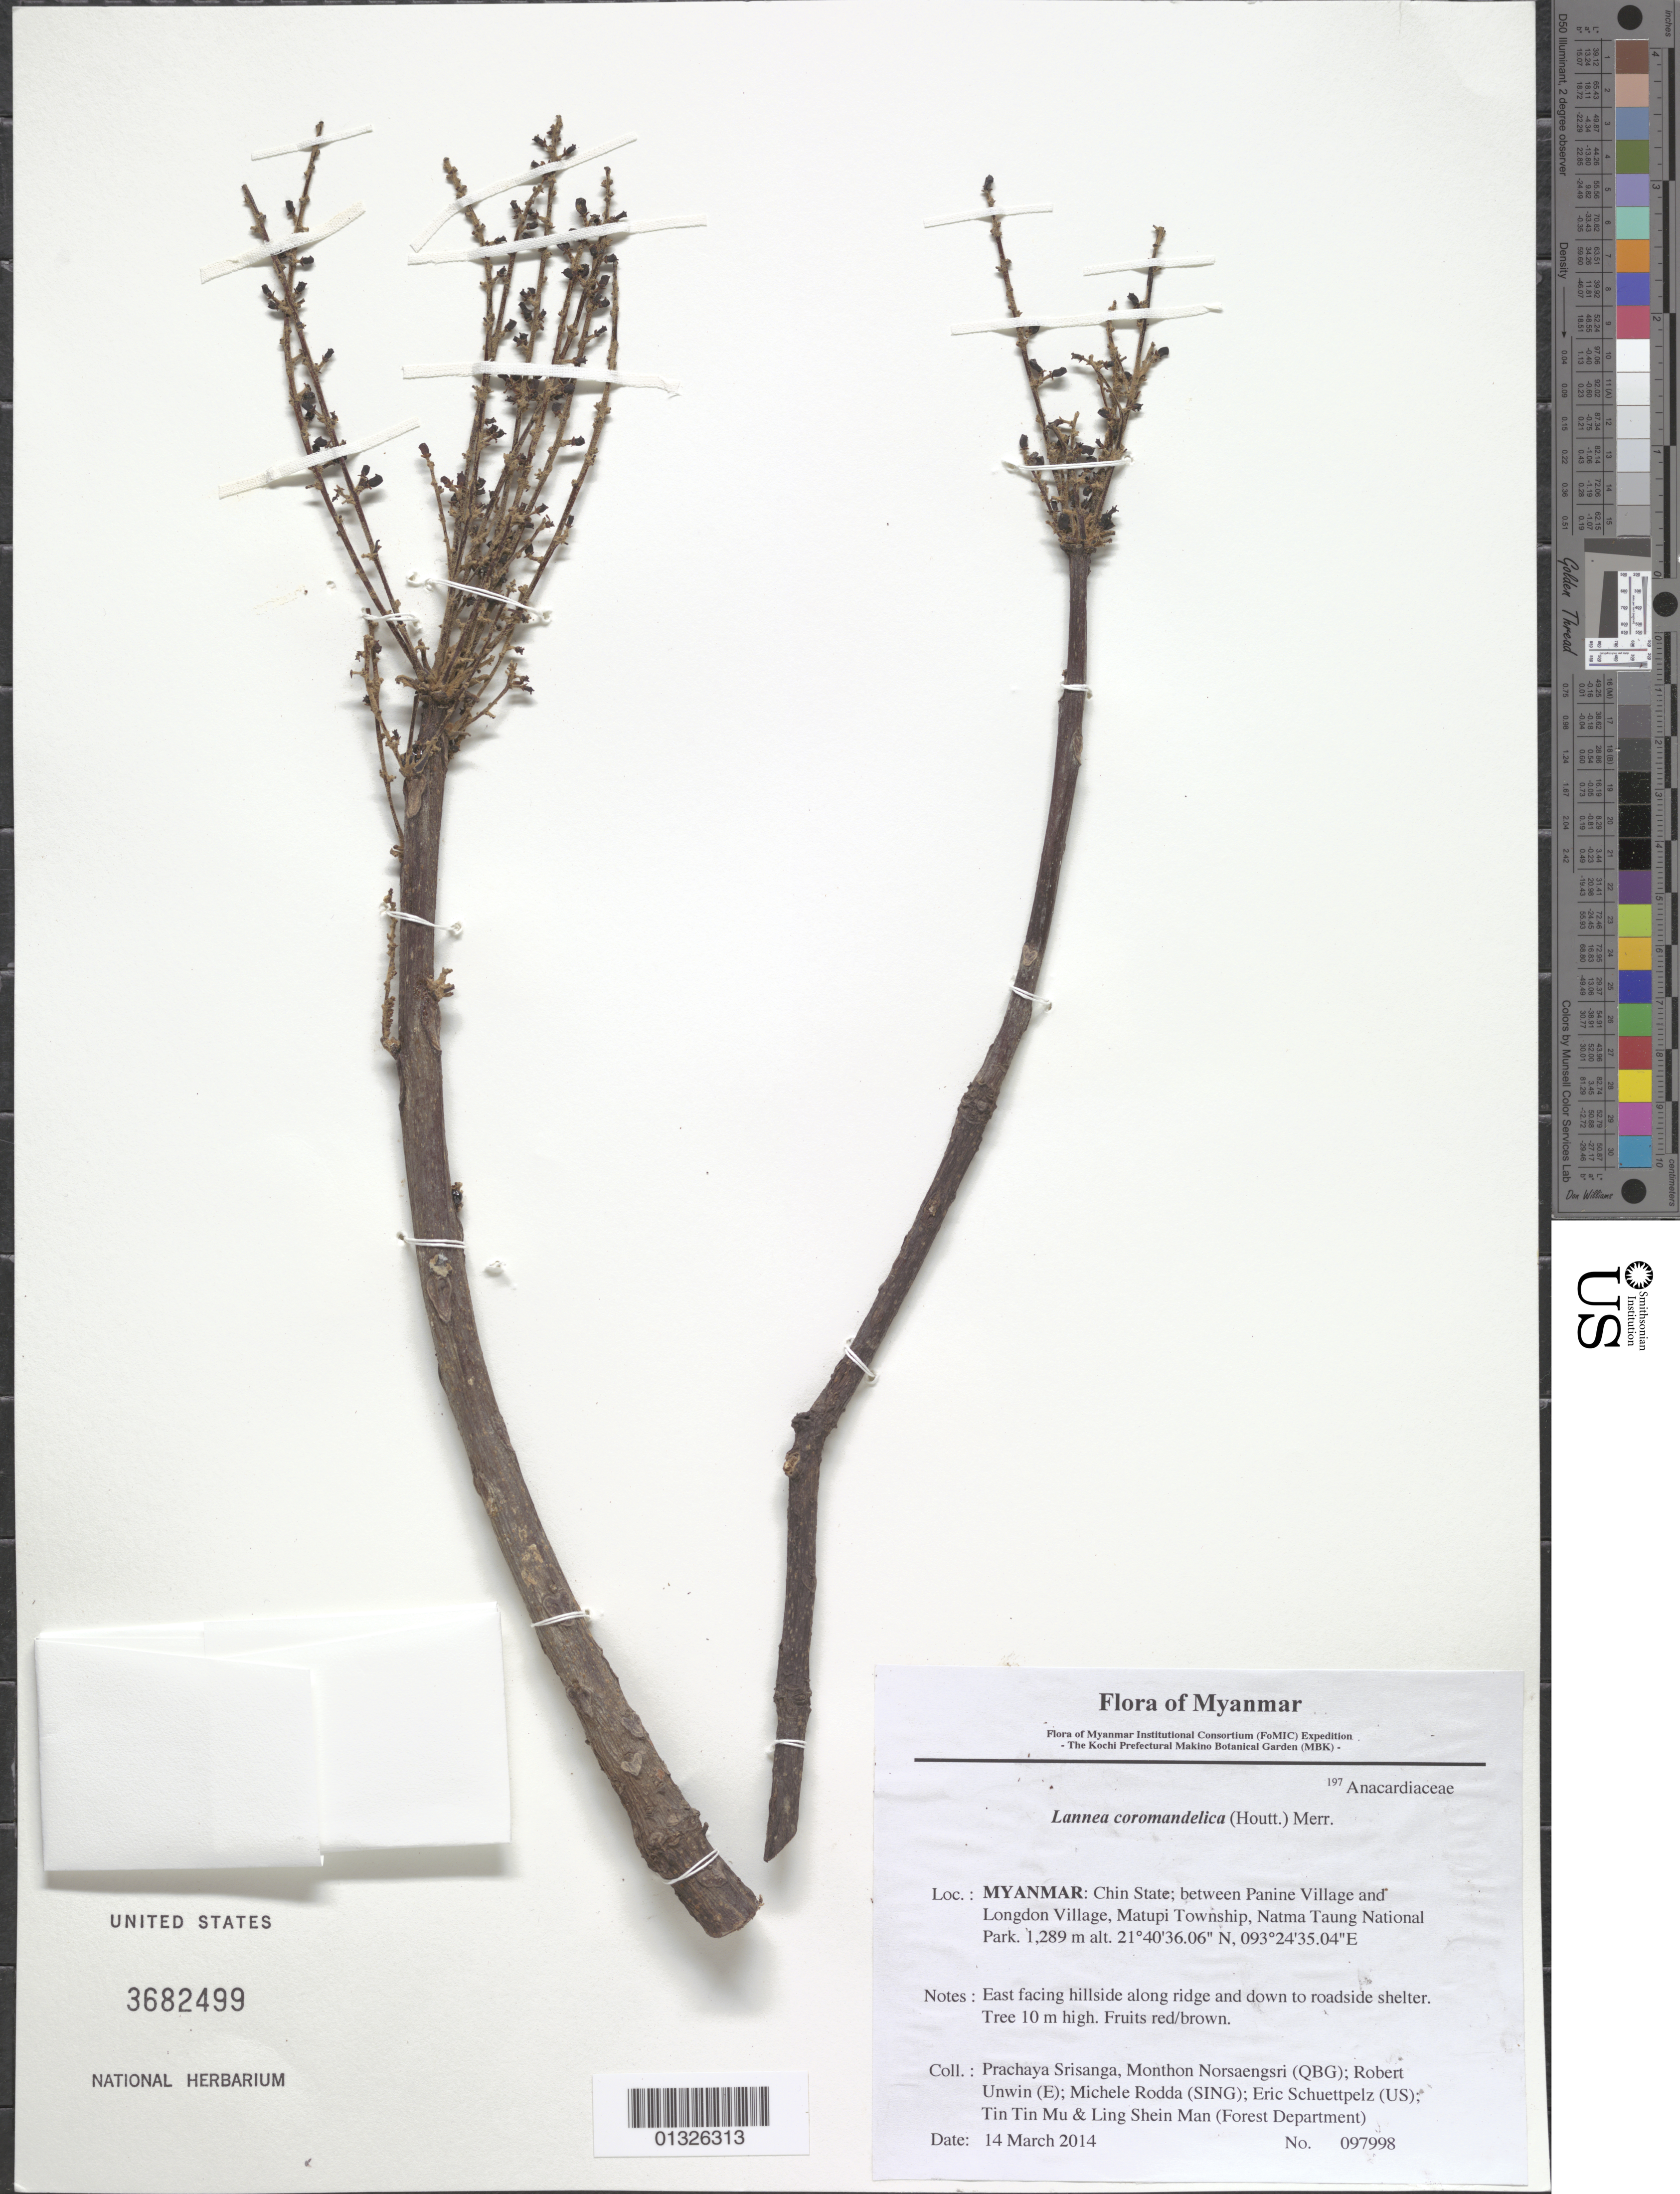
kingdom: Plantae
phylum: Tracheophyta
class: Magnoliopsida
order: Sapindales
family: Anacardiaceae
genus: Lannea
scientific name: Lannea coromandelica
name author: (Houtt.) Merr.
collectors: P. Srisanga, M. Norsaengsri, R. Unwin, M. Rodda, E. Schuettpelz, Tin Tin Mu & Ling Shein Man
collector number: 97998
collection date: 2014-03-14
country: Myanmar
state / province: Chin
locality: Between Panine Village and Longdon Village, Matupi Township, Natma Taung National Park.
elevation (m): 1289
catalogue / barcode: US 3682499